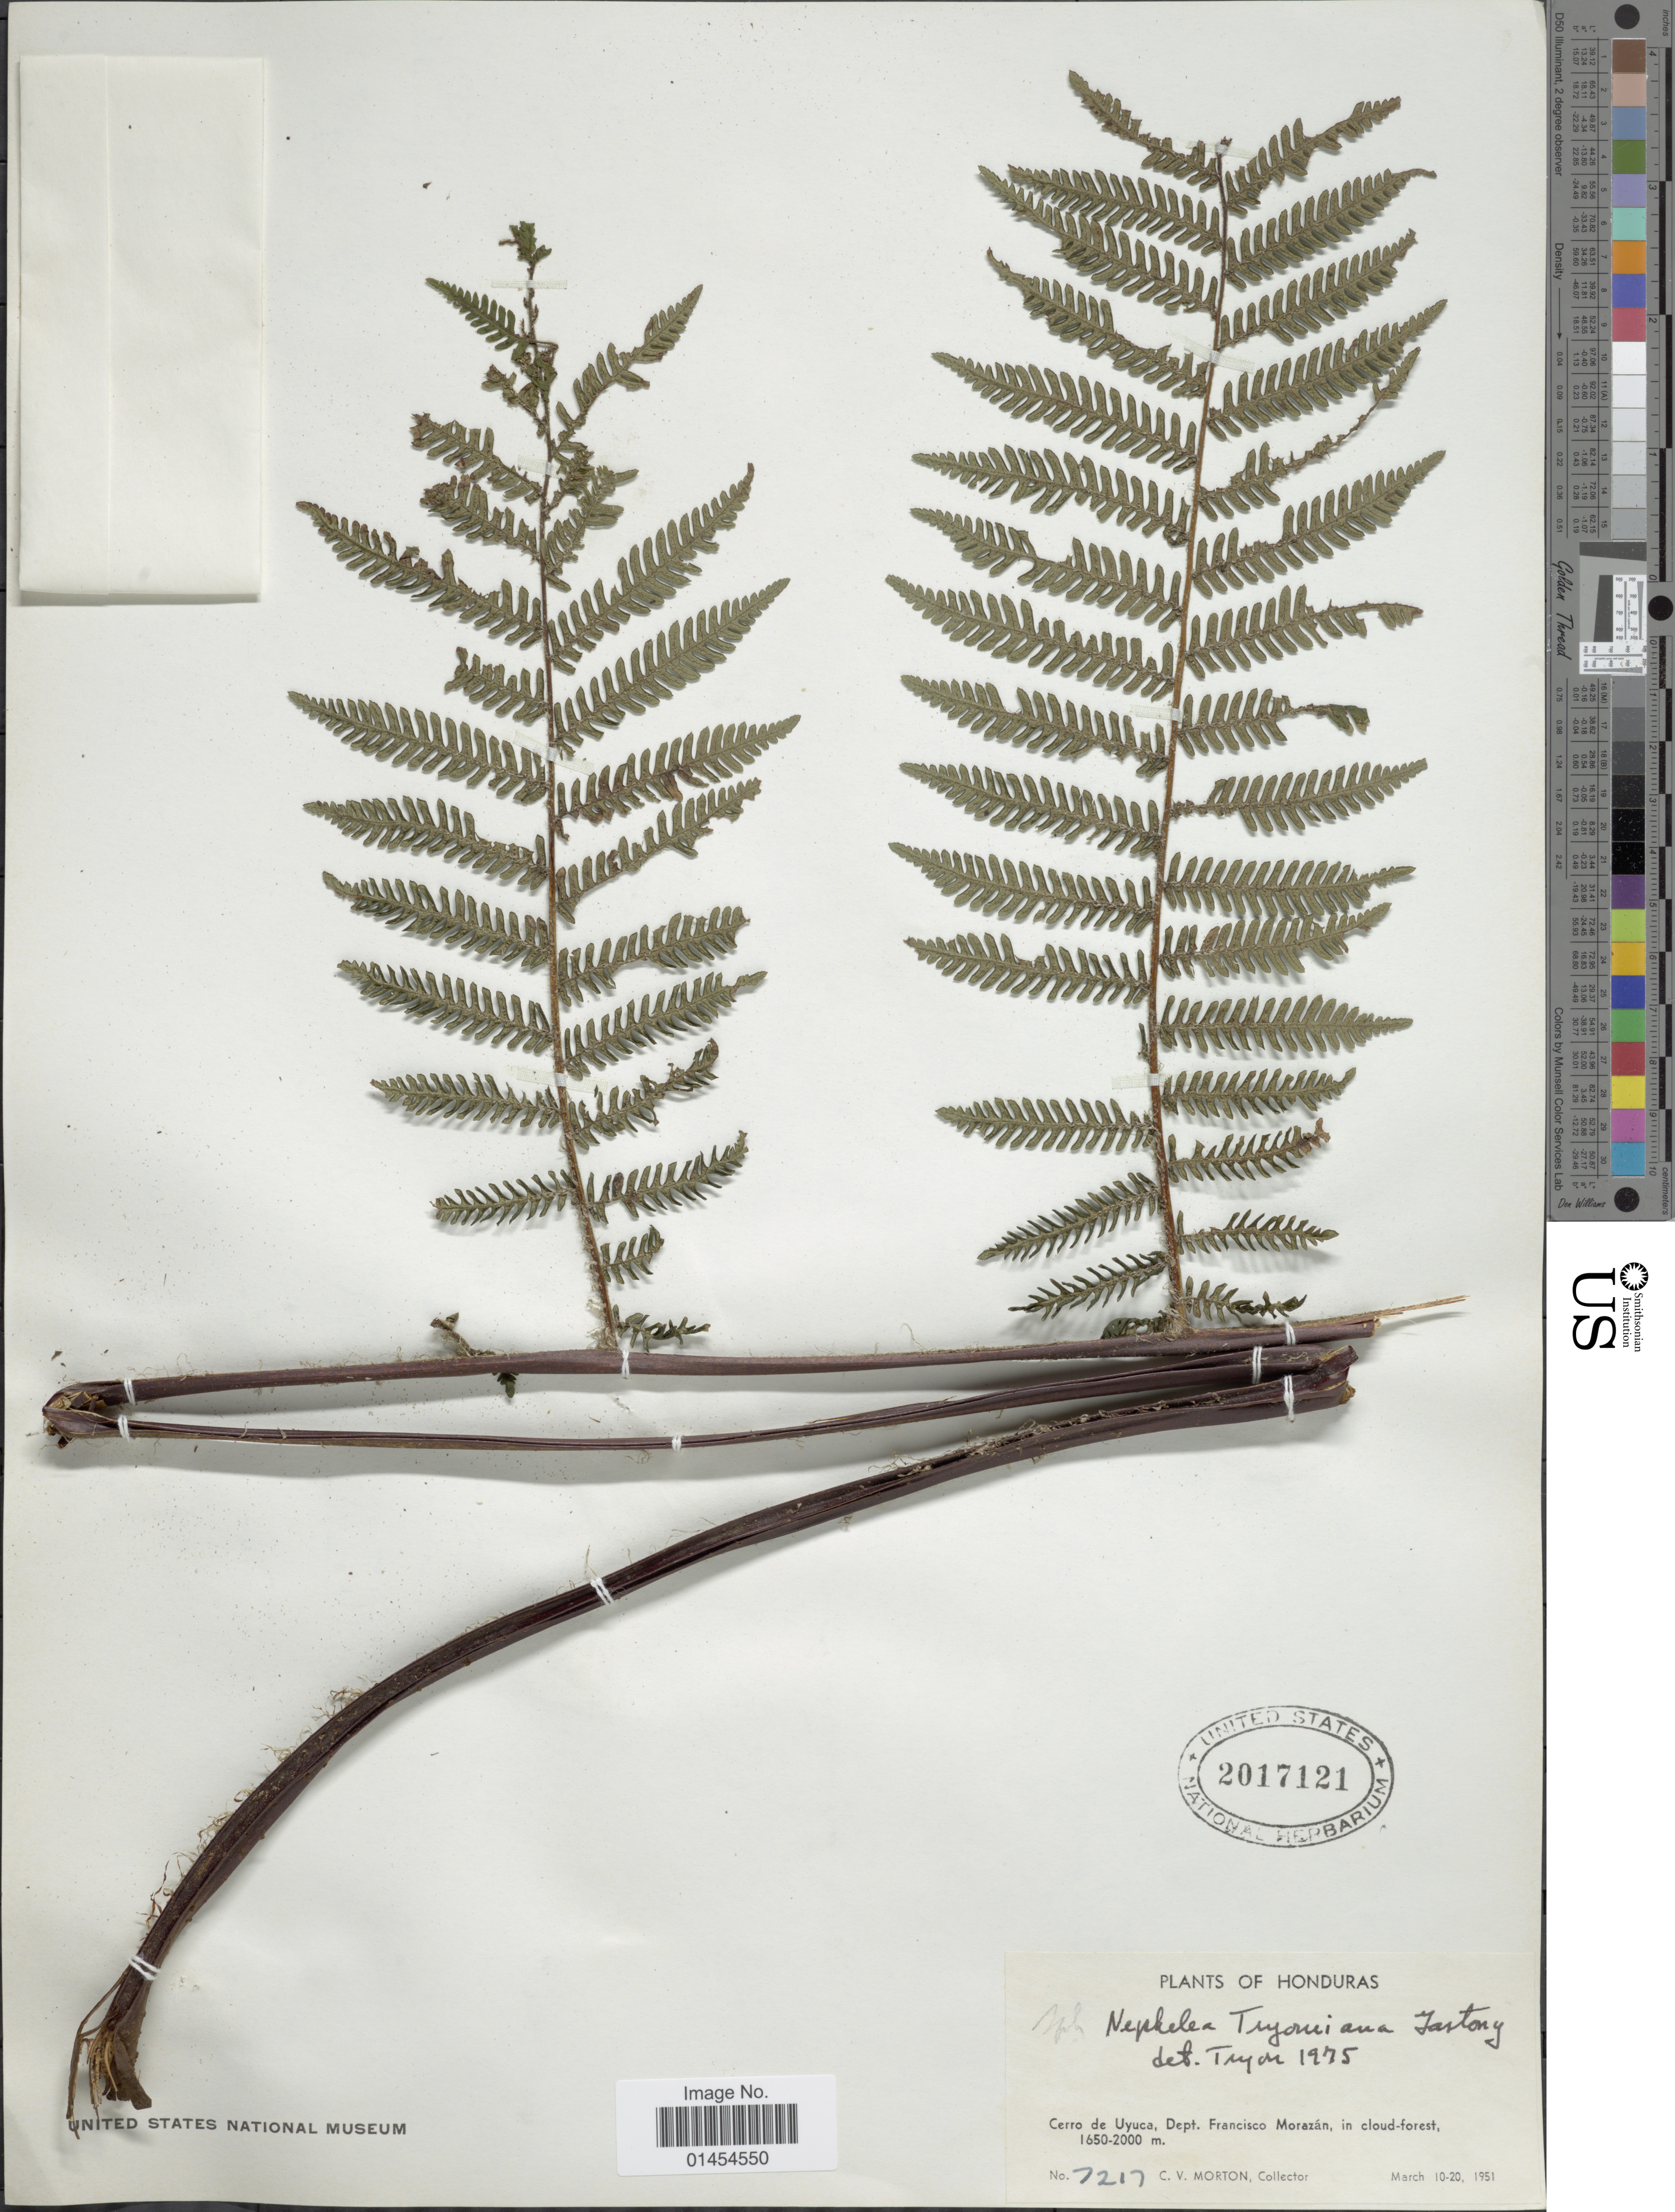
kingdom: Plantae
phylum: Tracheophyta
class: Polypodiopsida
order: Cyatheales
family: Cyatheaceae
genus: Alsophila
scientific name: Alsophila tryoniana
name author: (Gastony) D.S. Conant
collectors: C. V. Morton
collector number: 7217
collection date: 1951-03-10/1951-03-20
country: Honduras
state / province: Fco. Morazán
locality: Cerro de Uyuca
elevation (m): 1650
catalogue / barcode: US 2017121